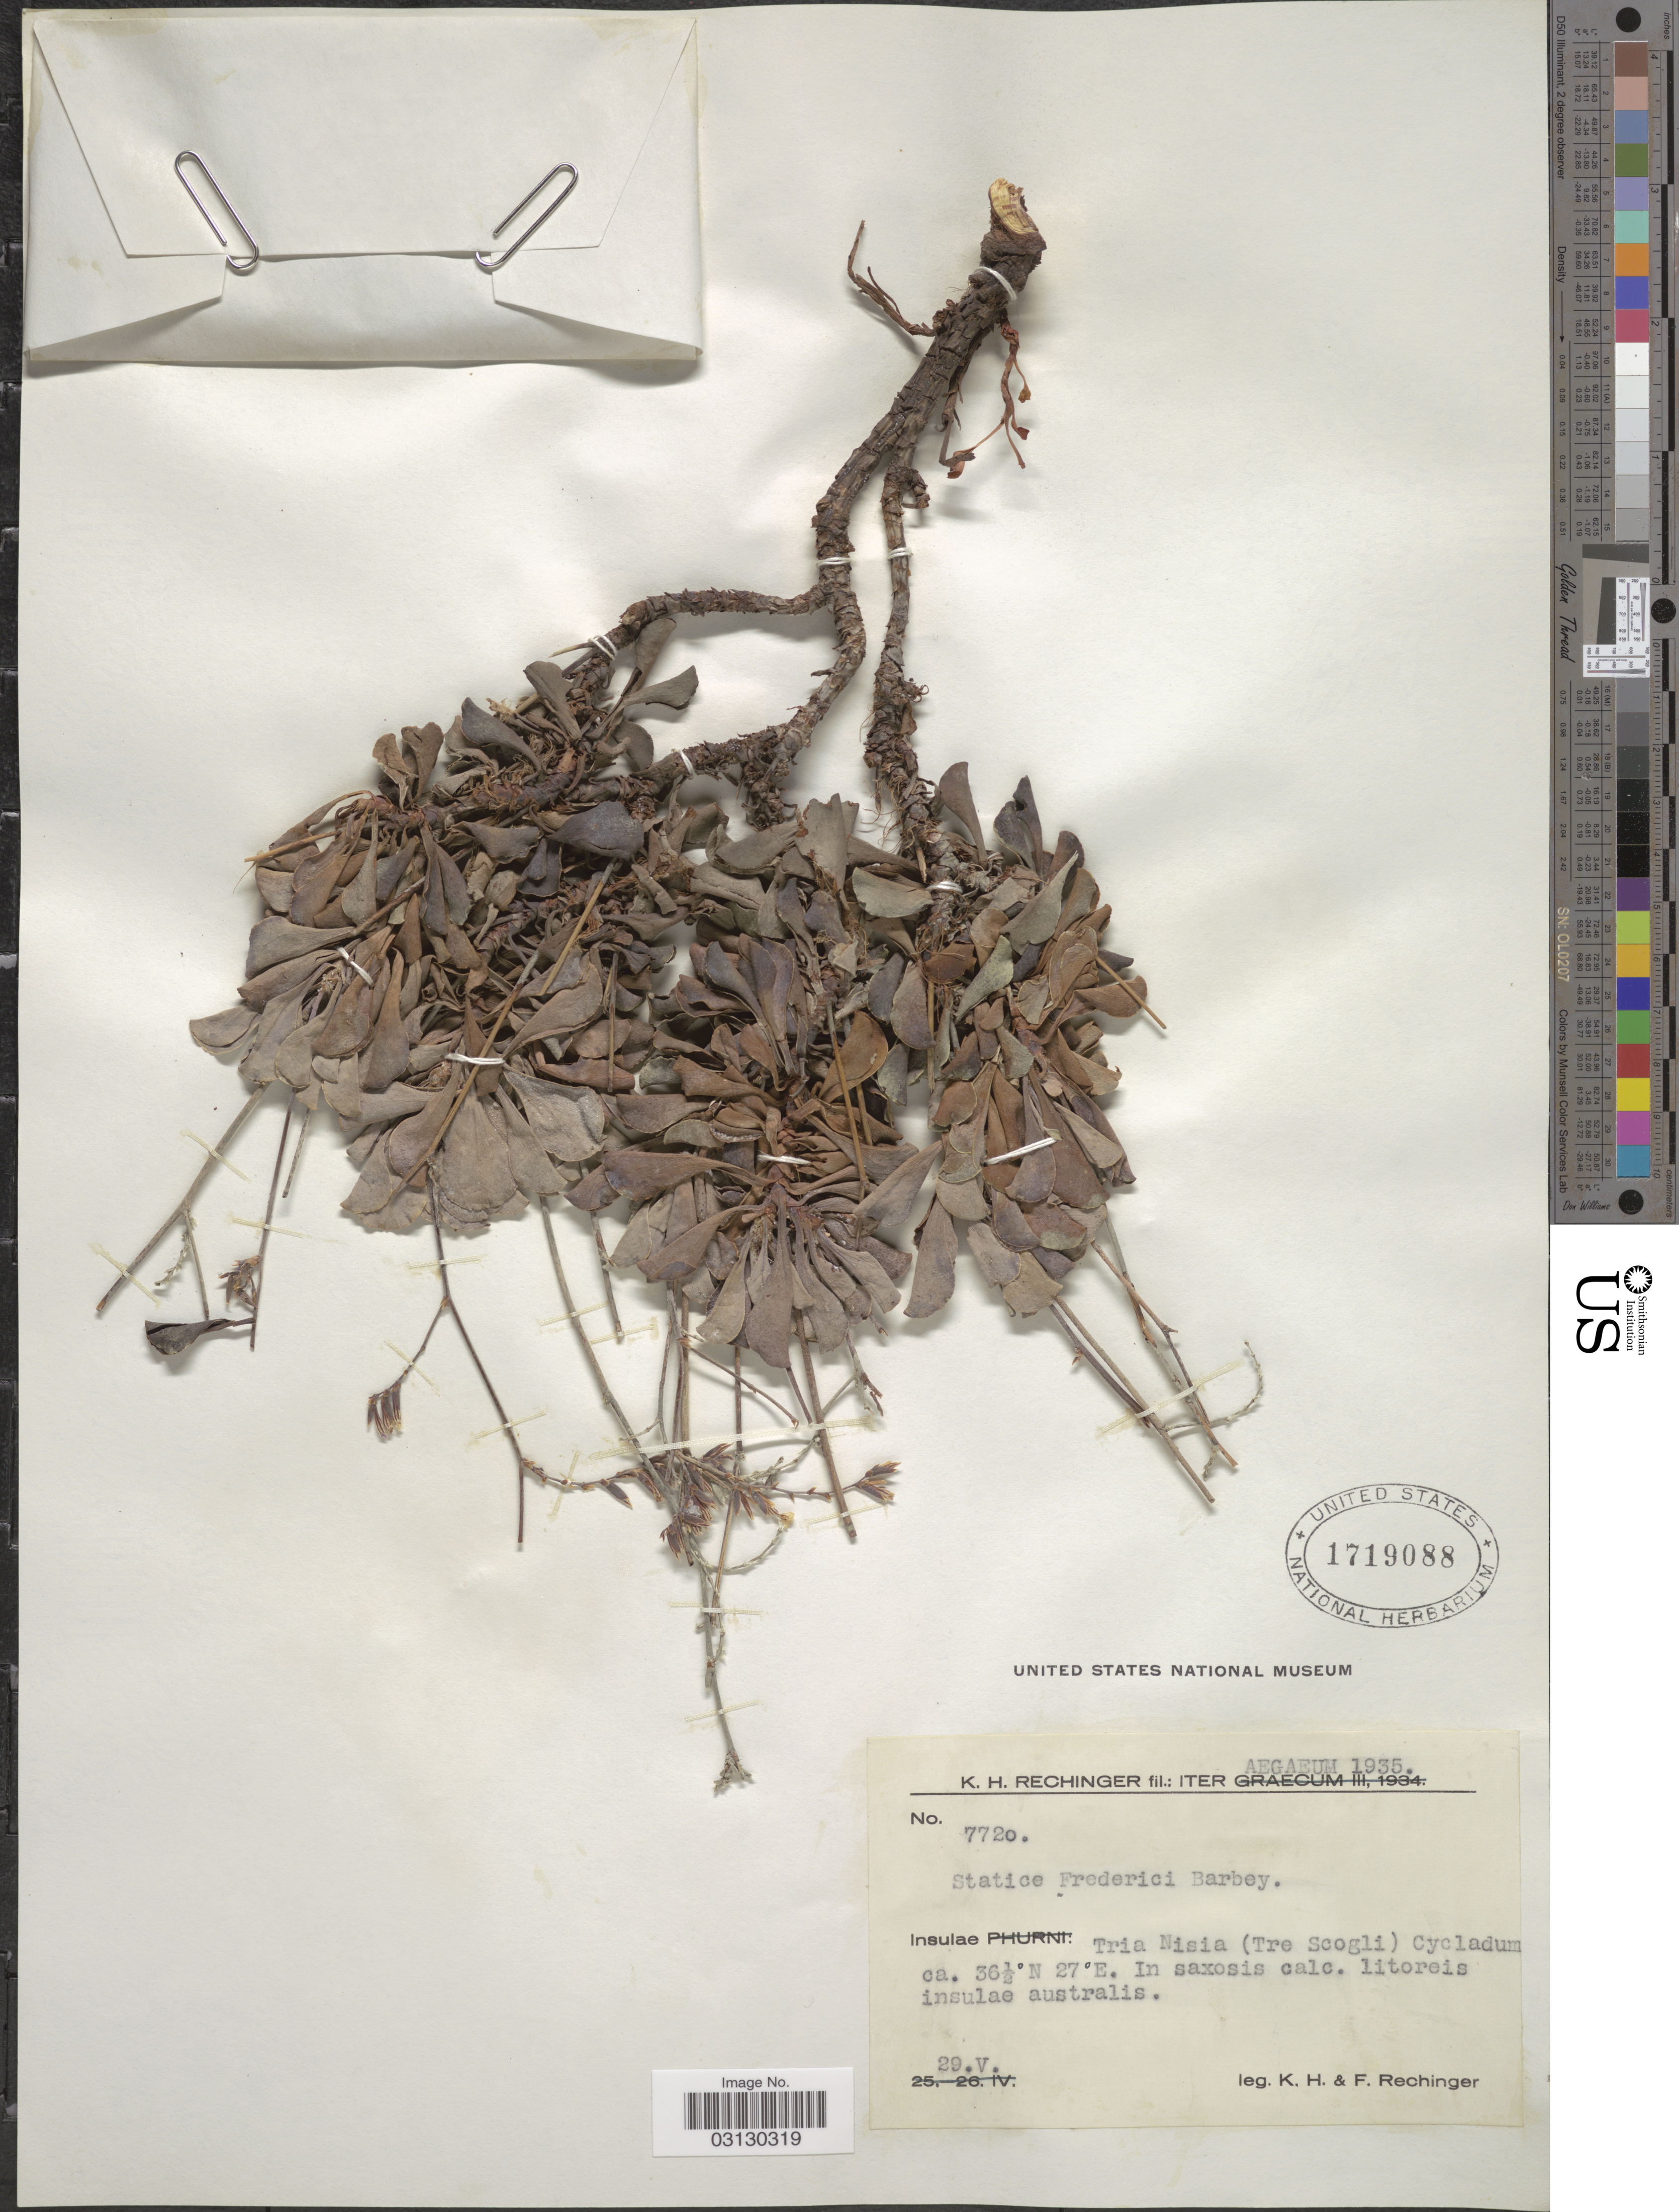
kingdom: Plantae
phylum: Tracheophyta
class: Magnoliopsida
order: Caryophyllales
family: Plumbaginaceae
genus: Limonium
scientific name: Limonium frederici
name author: (Barbey) Rech. f.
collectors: K. H. Rechinger & F. Rechinger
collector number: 7720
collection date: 1935-05-29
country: Greece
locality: Aegaeum, Insulae Tria Nisia (Tre Scogli) Cycladum.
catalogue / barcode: US 1719088